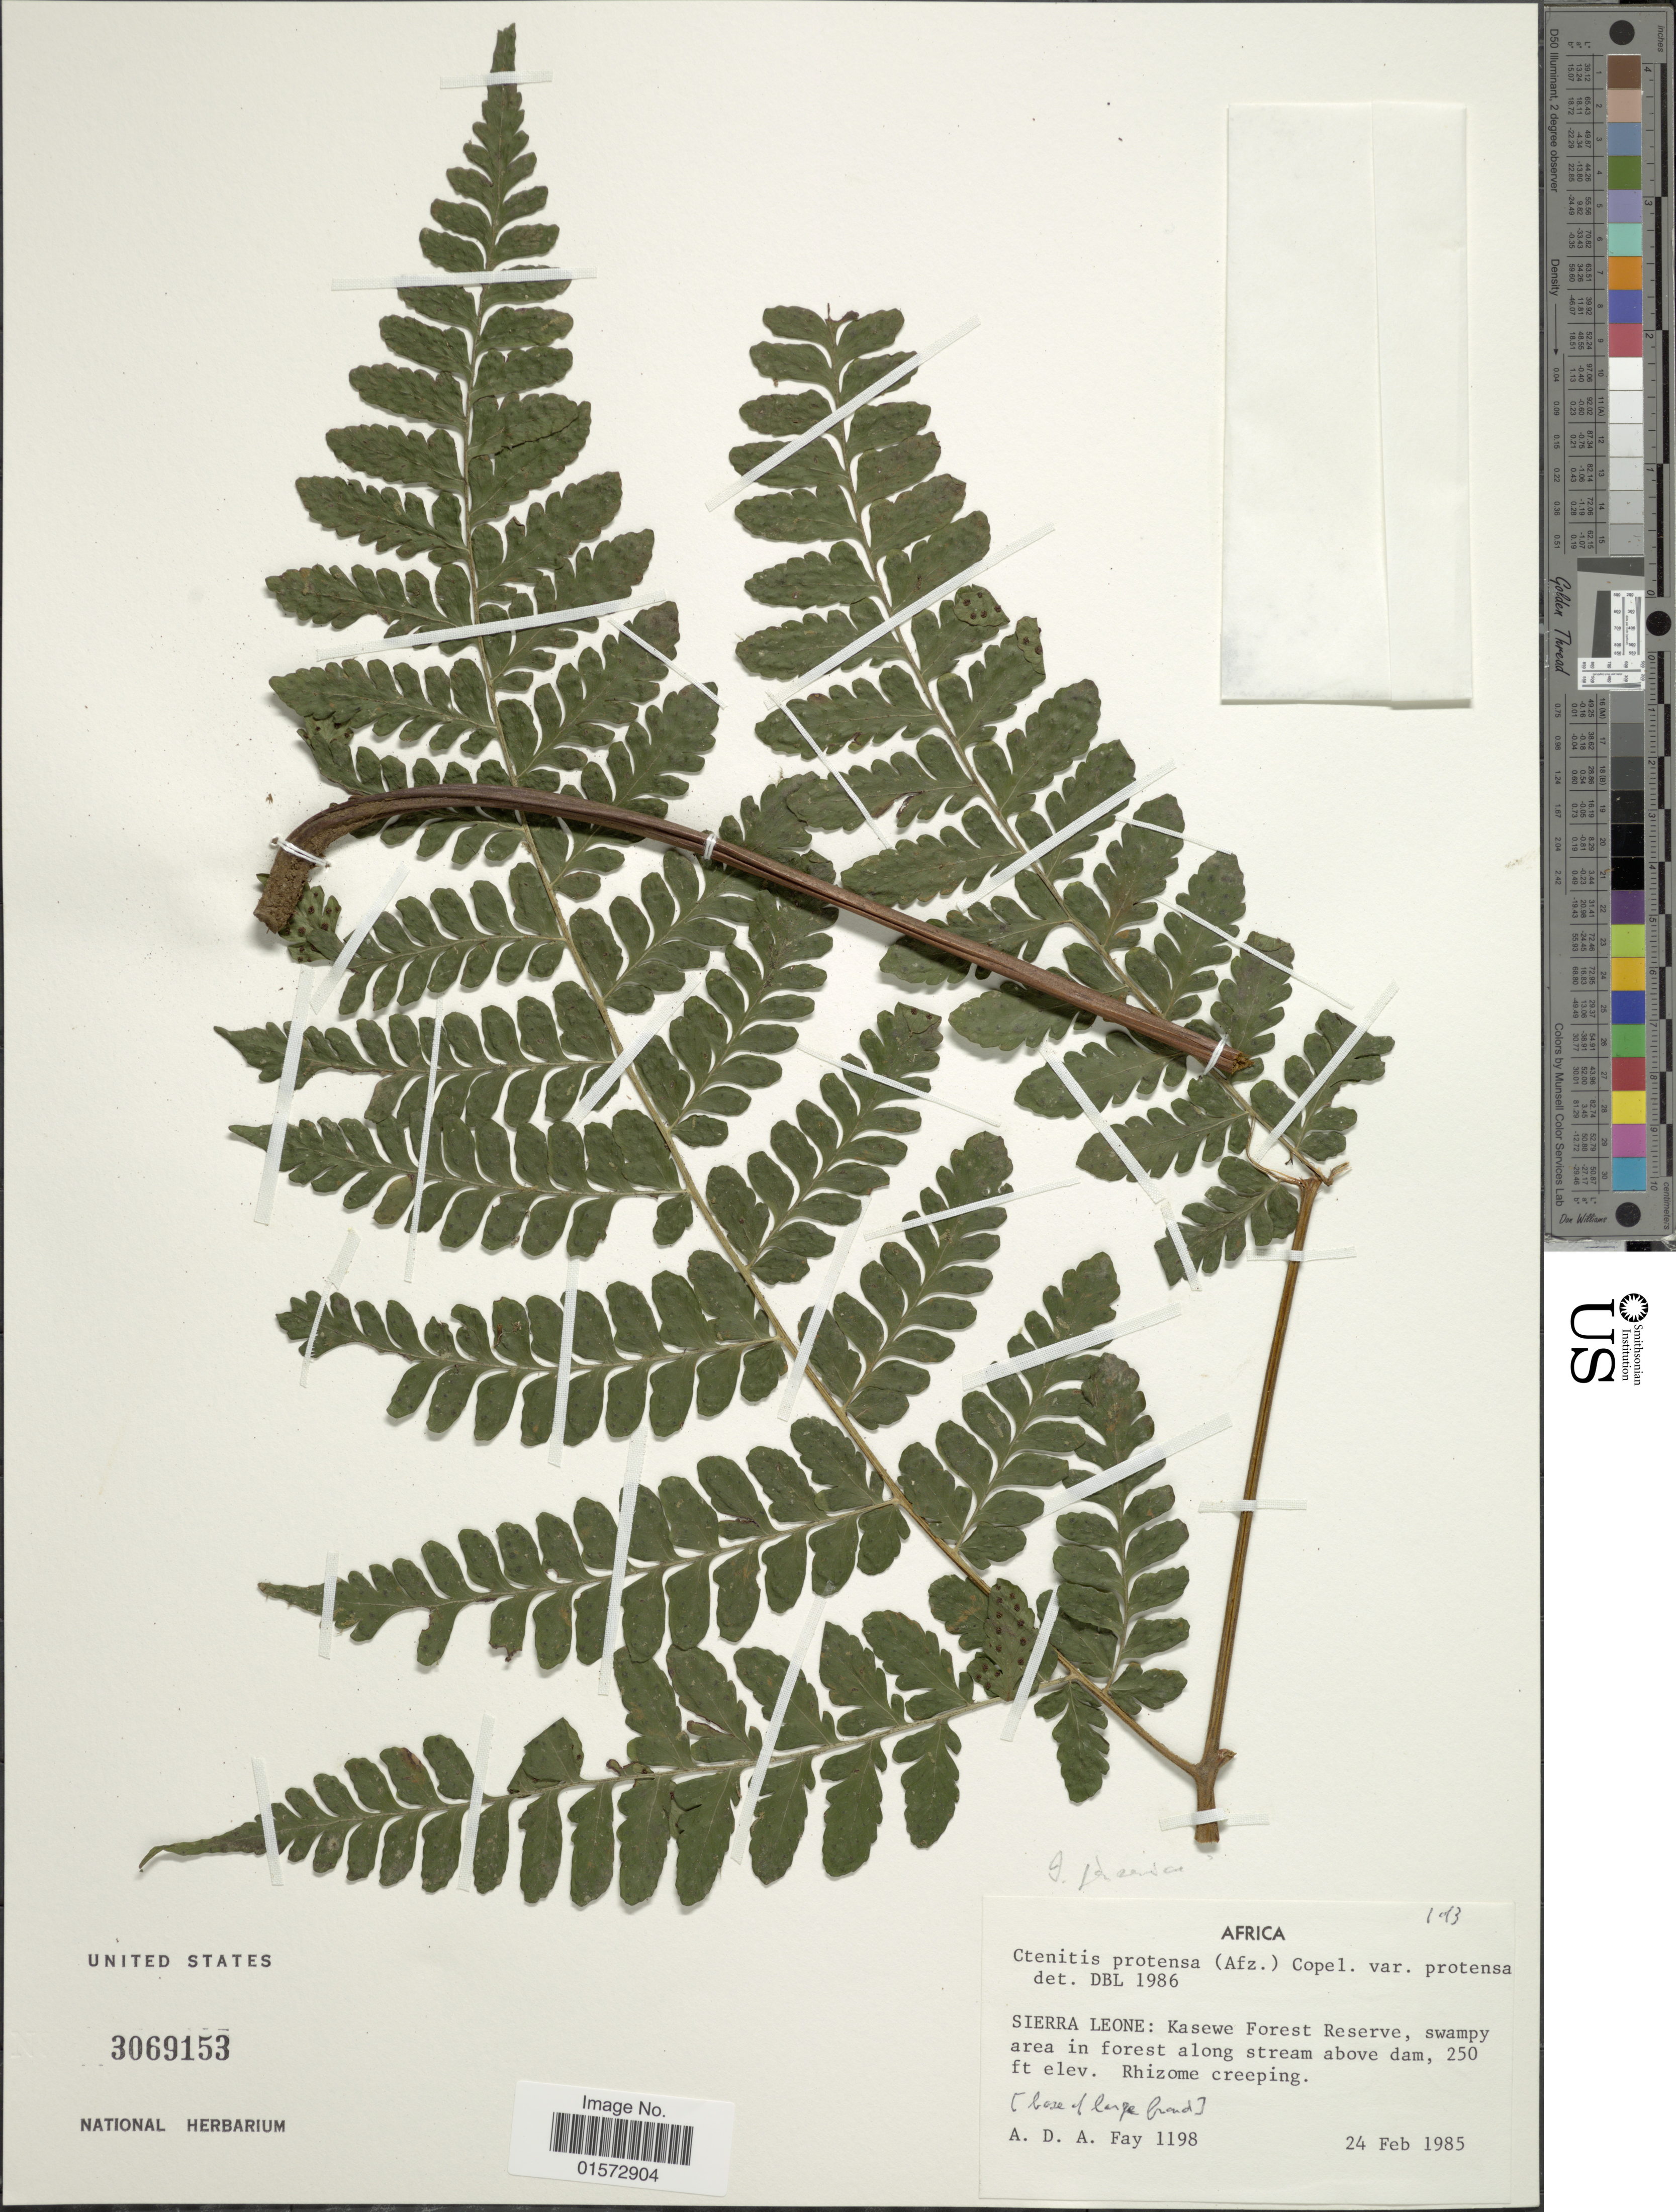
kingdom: Plantae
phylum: Tracheophyta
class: Polypodiopsida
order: Polypodiales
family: Tectariaceae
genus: Triplophyllum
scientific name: Triplophyllum jenseniae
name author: (C. Chr.)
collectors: A. Fay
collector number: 1198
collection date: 1985-02-24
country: Sierra Leone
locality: Africa, Kasewe Forest Reserve, swampy area in forest along stream above dam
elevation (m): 76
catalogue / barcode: US 3069153